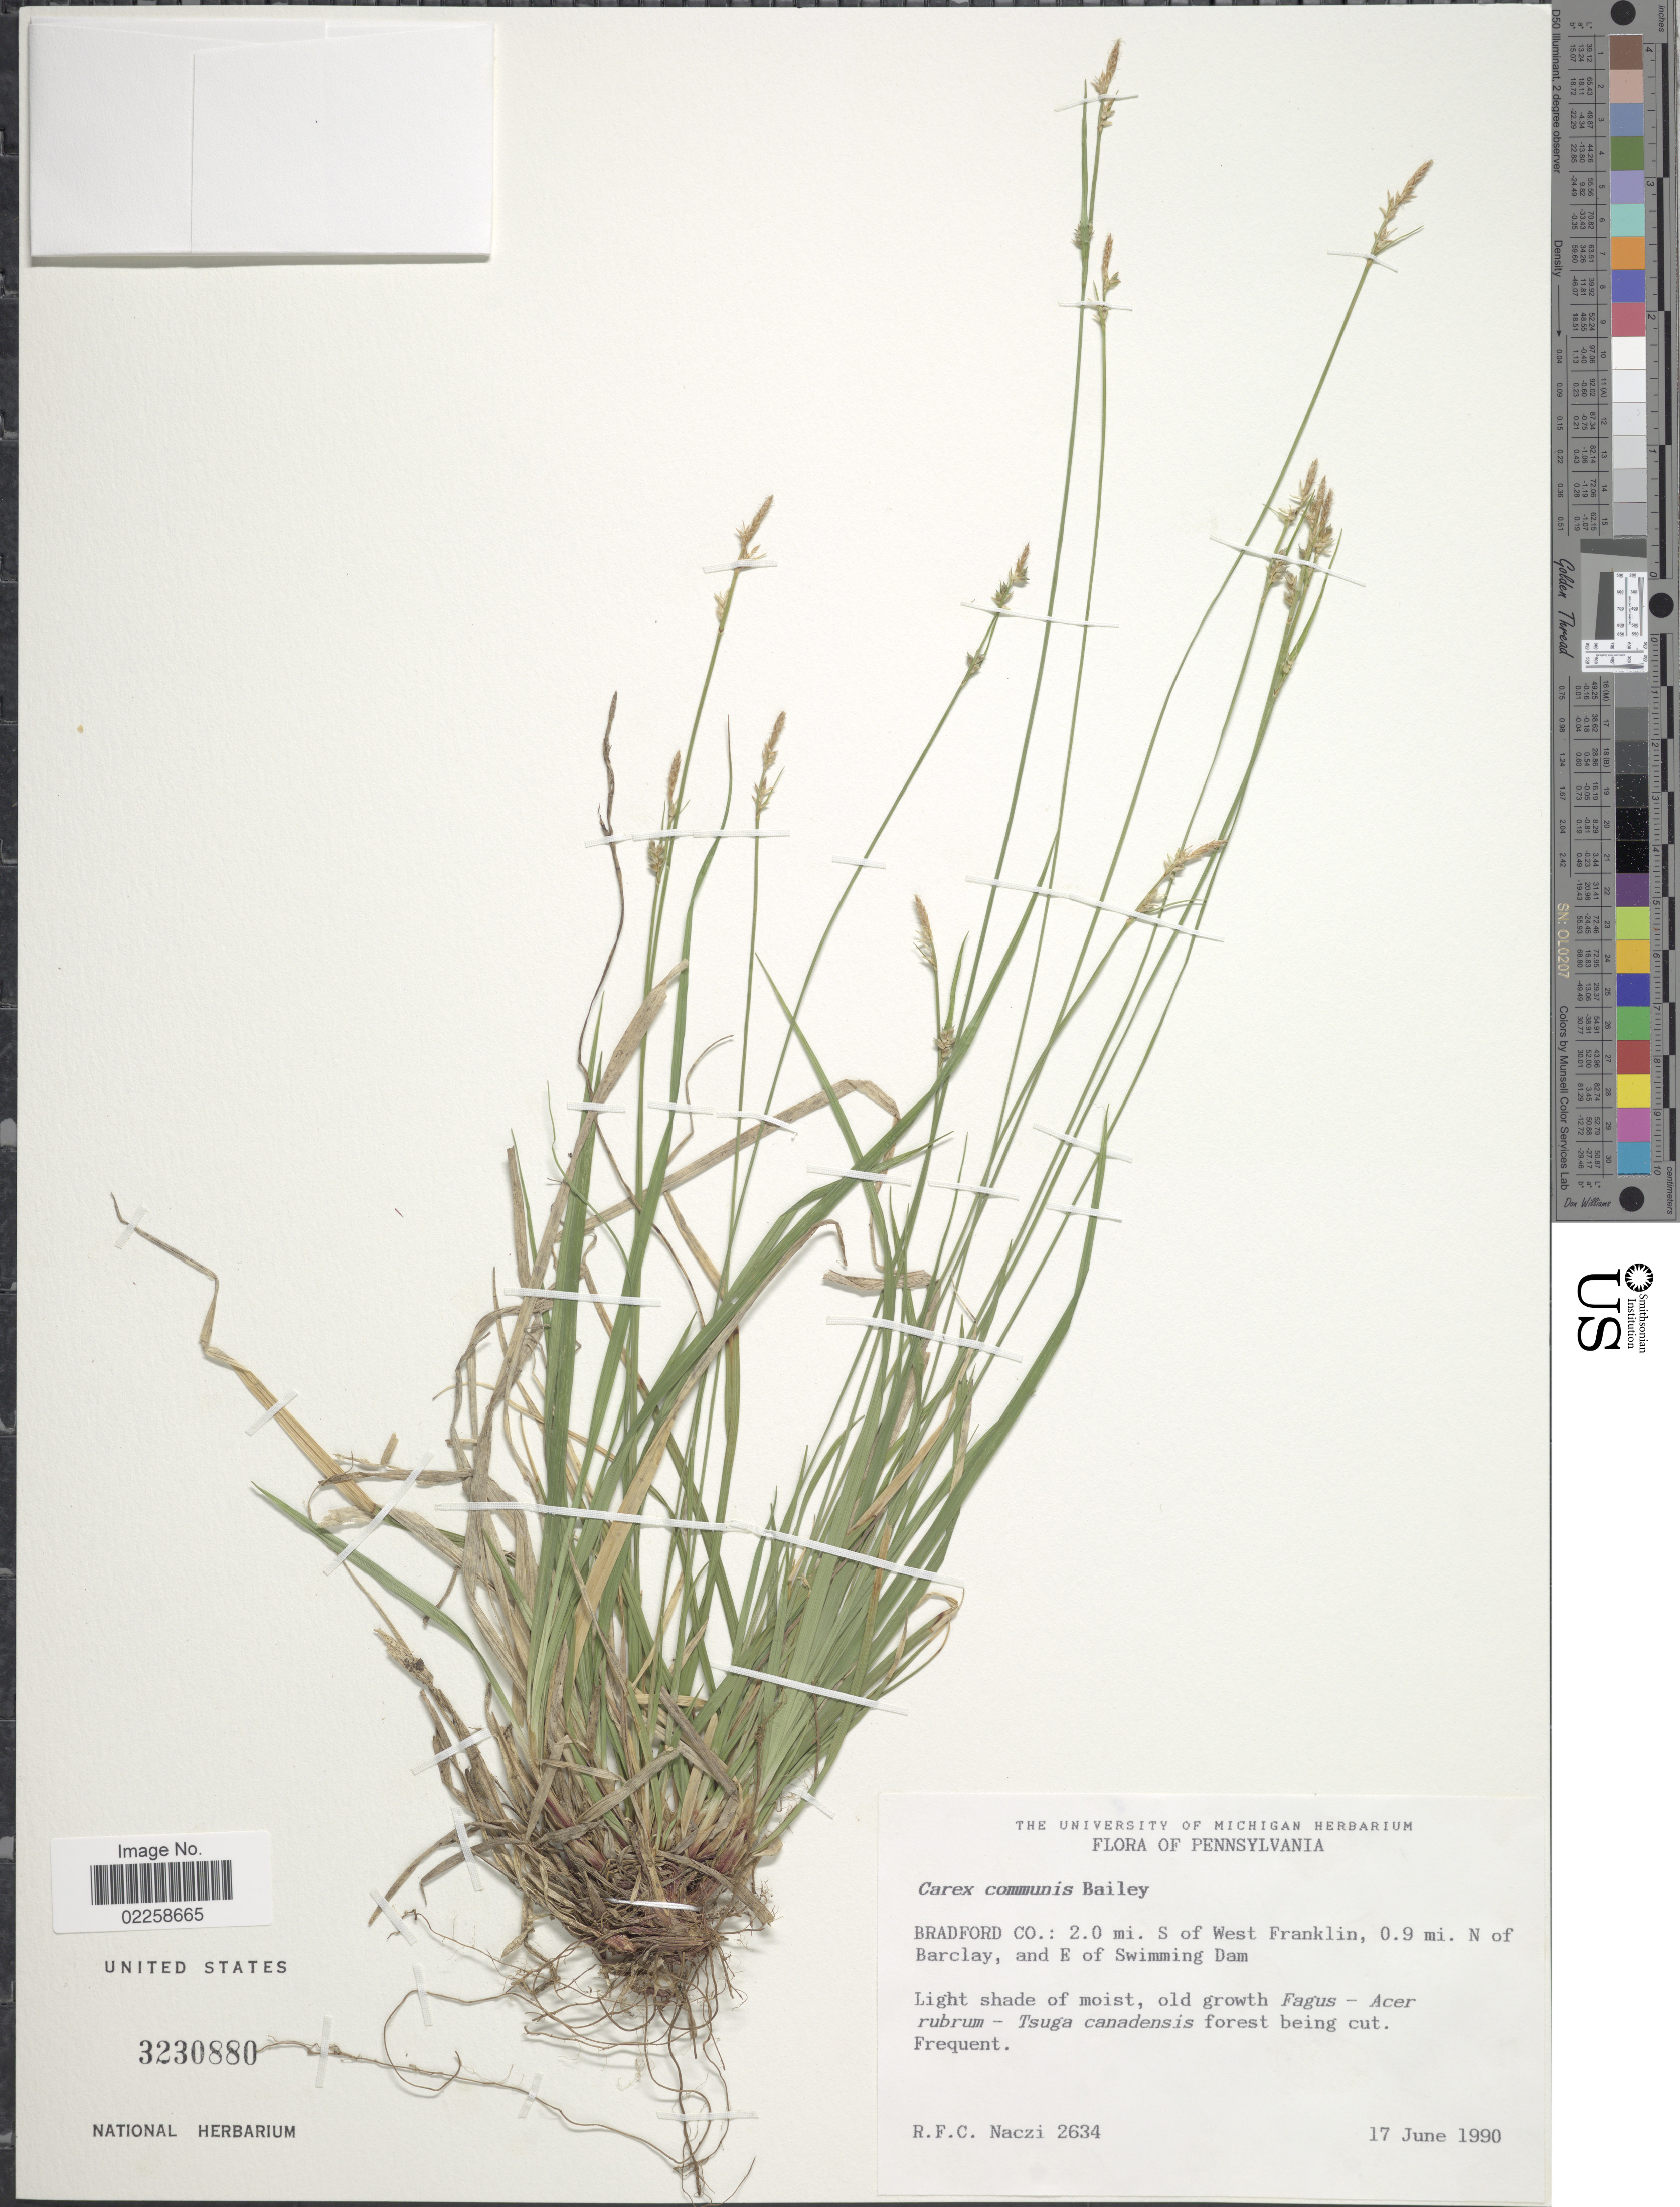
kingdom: Plantae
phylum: Tracheophyta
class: Liliopsida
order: Poales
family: Cyperaceae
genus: Carex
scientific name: Carex communis var. communis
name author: L.H. Bailey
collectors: R. F. C. Naczi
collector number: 2634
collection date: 1990-06-17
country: United States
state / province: Pennsylvania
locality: Bradford Co.: 2.0 mi. S of West Franklin, 0.9 mi. N of Barclay, and E. of Swimming Dam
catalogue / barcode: US 3230880